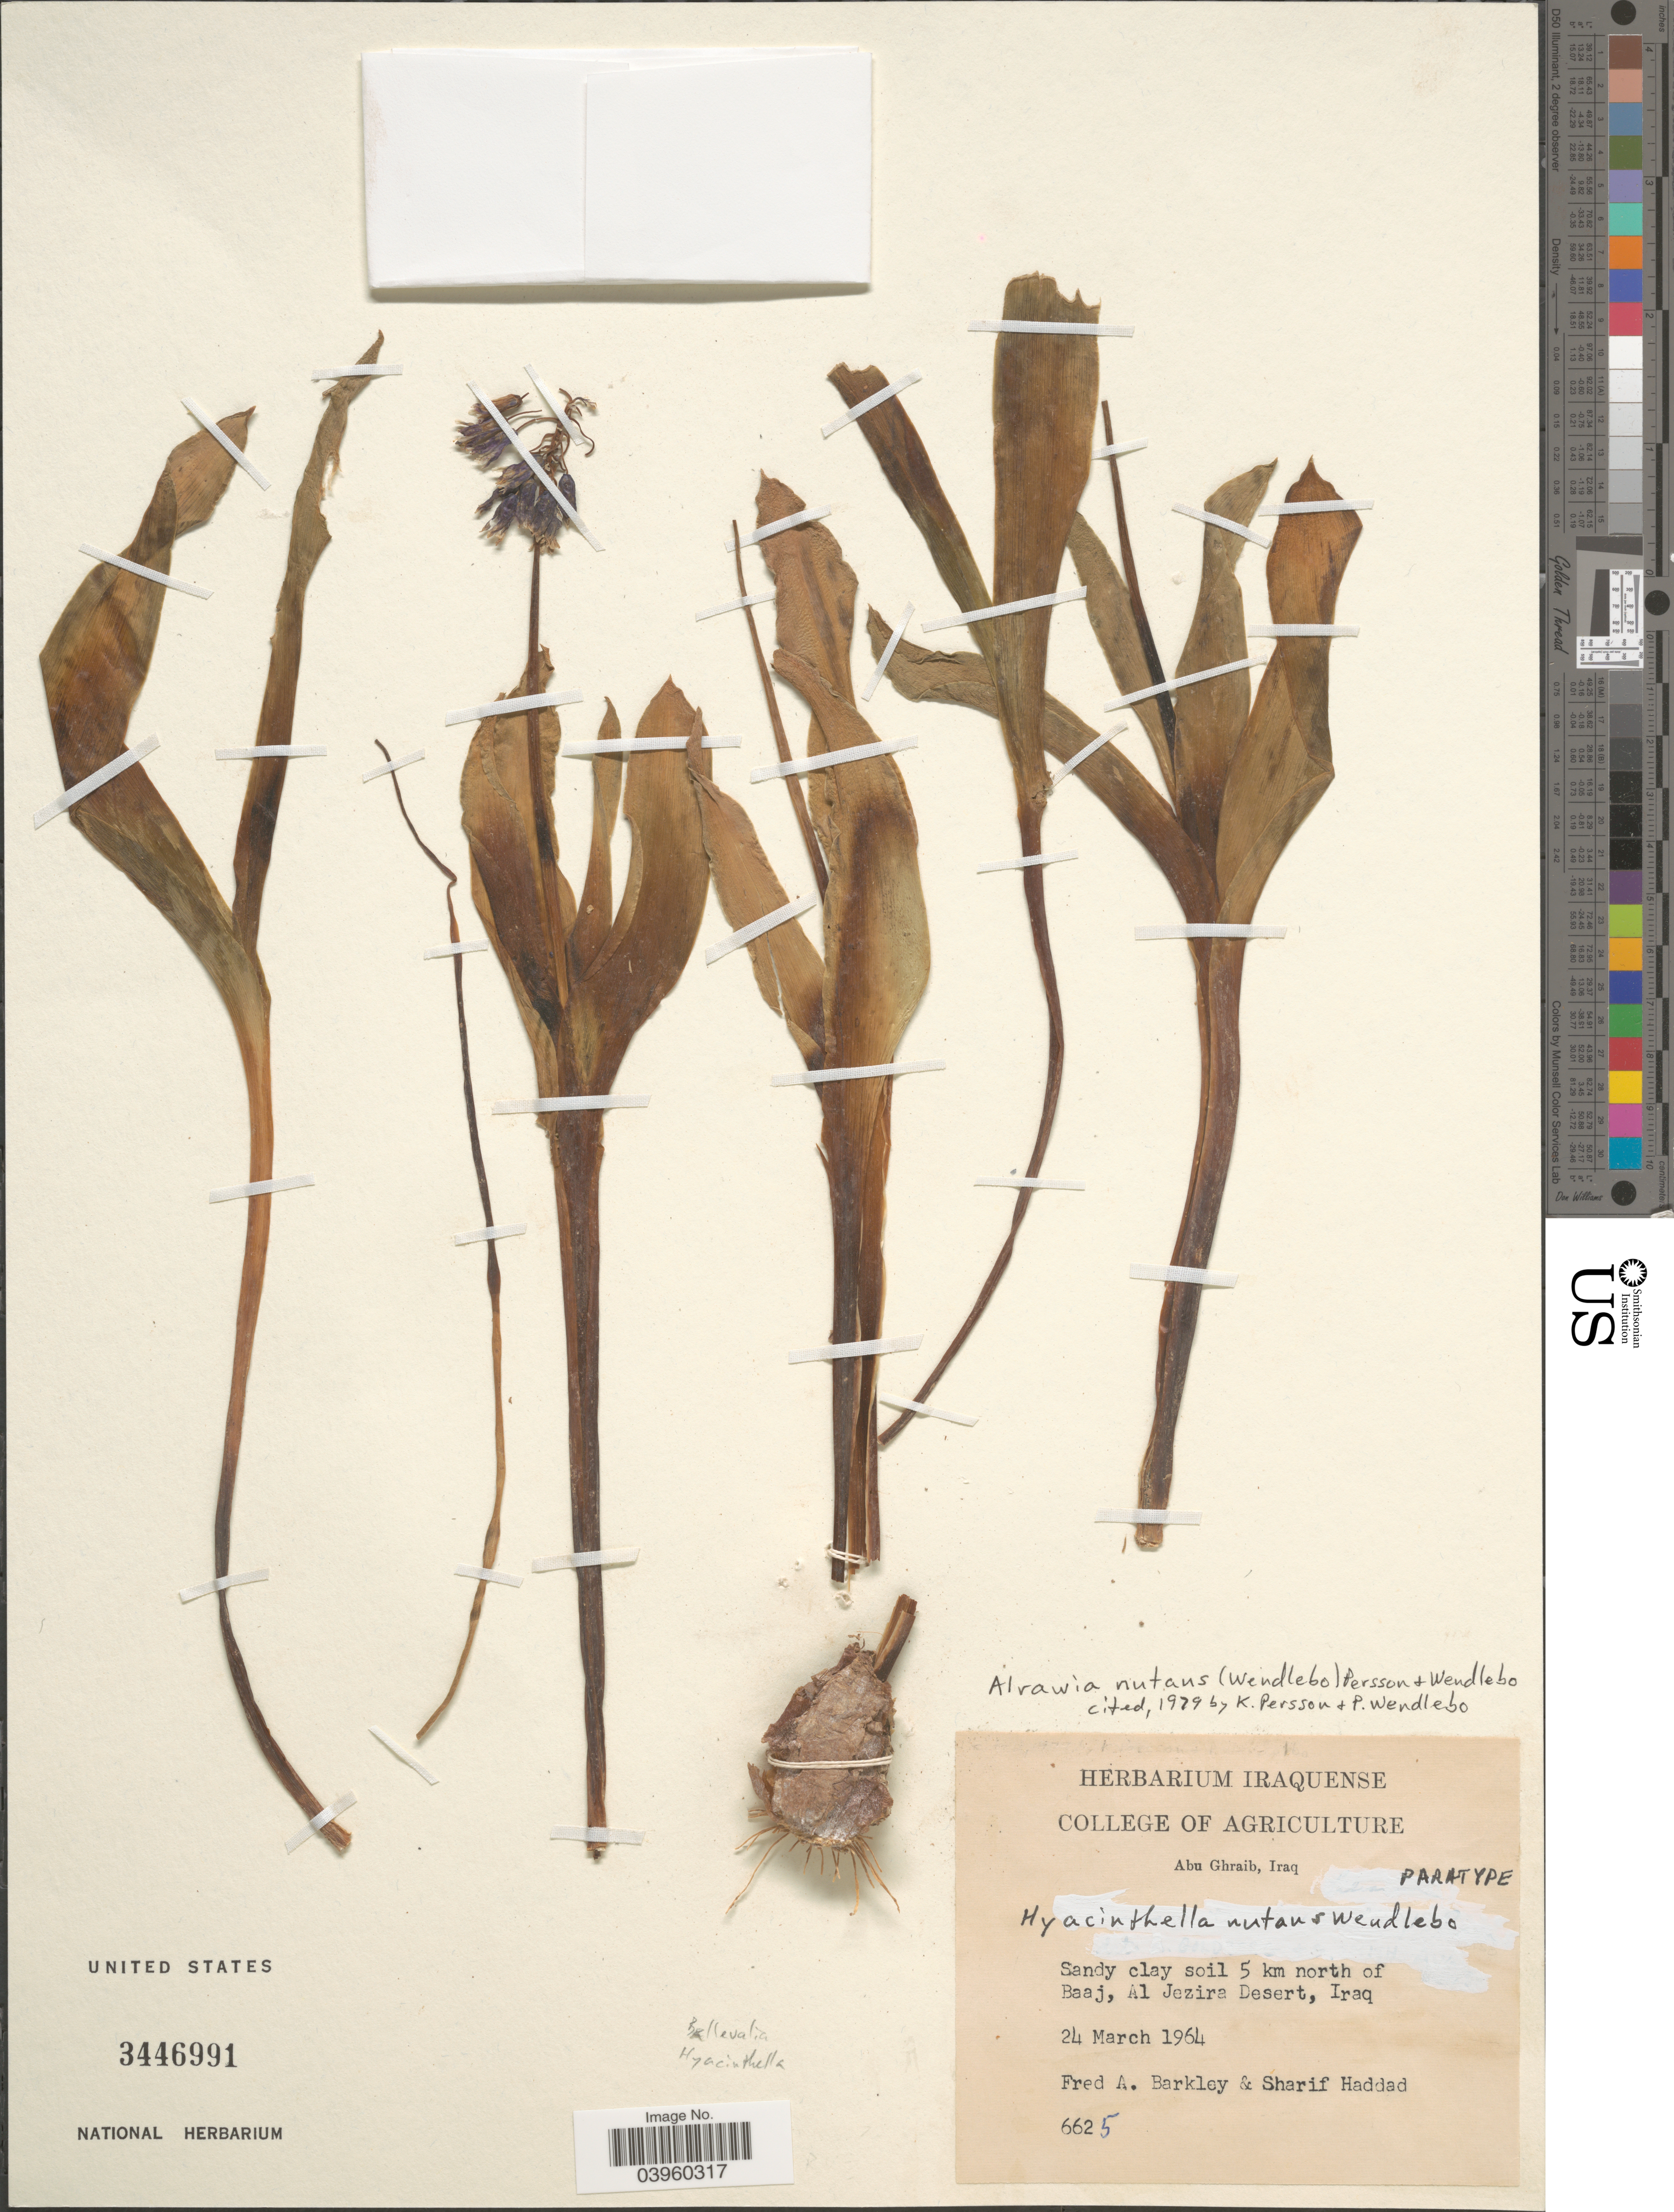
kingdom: Plantae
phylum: Tracheophyta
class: Liliopsida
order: Asparagales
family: Asparagaceae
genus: Alrawia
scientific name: Alrawia nutans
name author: (Wendelbo) K. Perss. & Wendelbo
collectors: F. A. Barkley & S. Haddad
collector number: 6625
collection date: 1964-03-24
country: Iraq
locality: Sandy clay soil 5 km north of Baaj, Al Jezira Desert.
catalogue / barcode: US 3446991